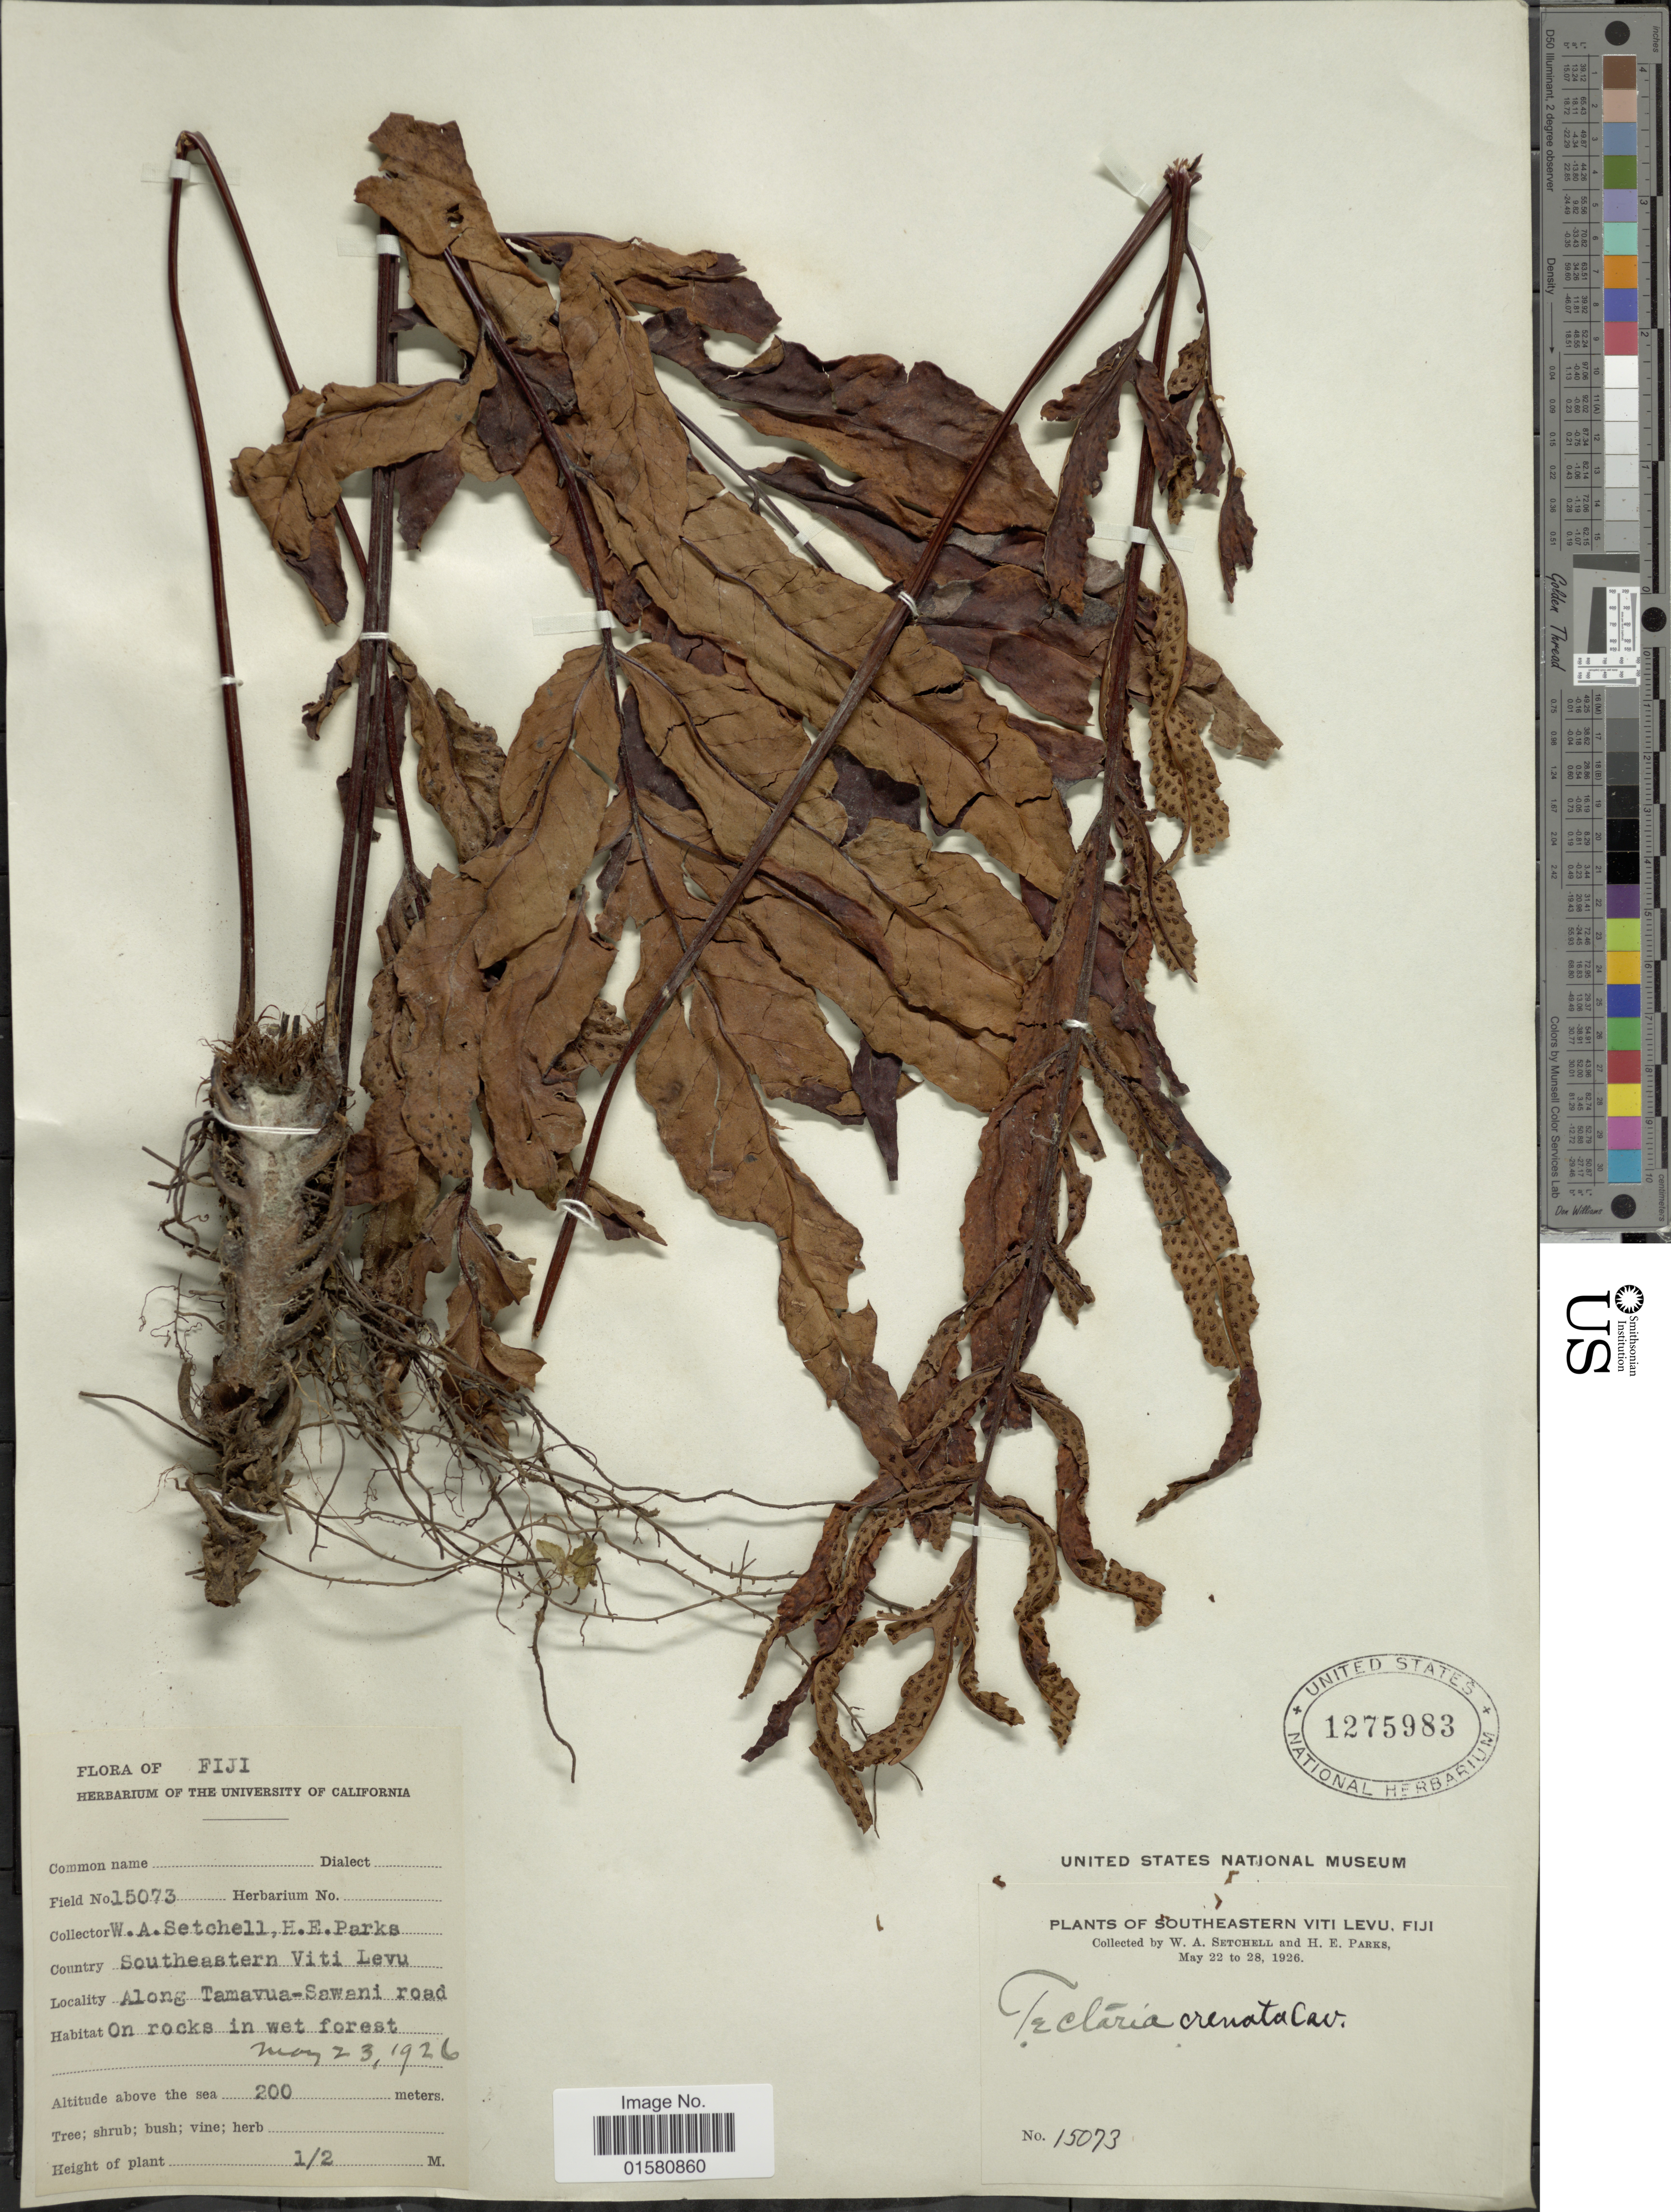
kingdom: Plantae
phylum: Tracheophyta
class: Polypodiopsida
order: Polypodiales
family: Tectariaceae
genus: Tectaria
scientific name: Tectaria crenata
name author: Cav.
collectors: W. Setchell & H. E. Parks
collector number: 15073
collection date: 1926-05-23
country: Fiji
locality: Southeastern Viti Levu, along Tamavua-Sawani road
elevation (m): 200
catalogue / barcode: US 1275983